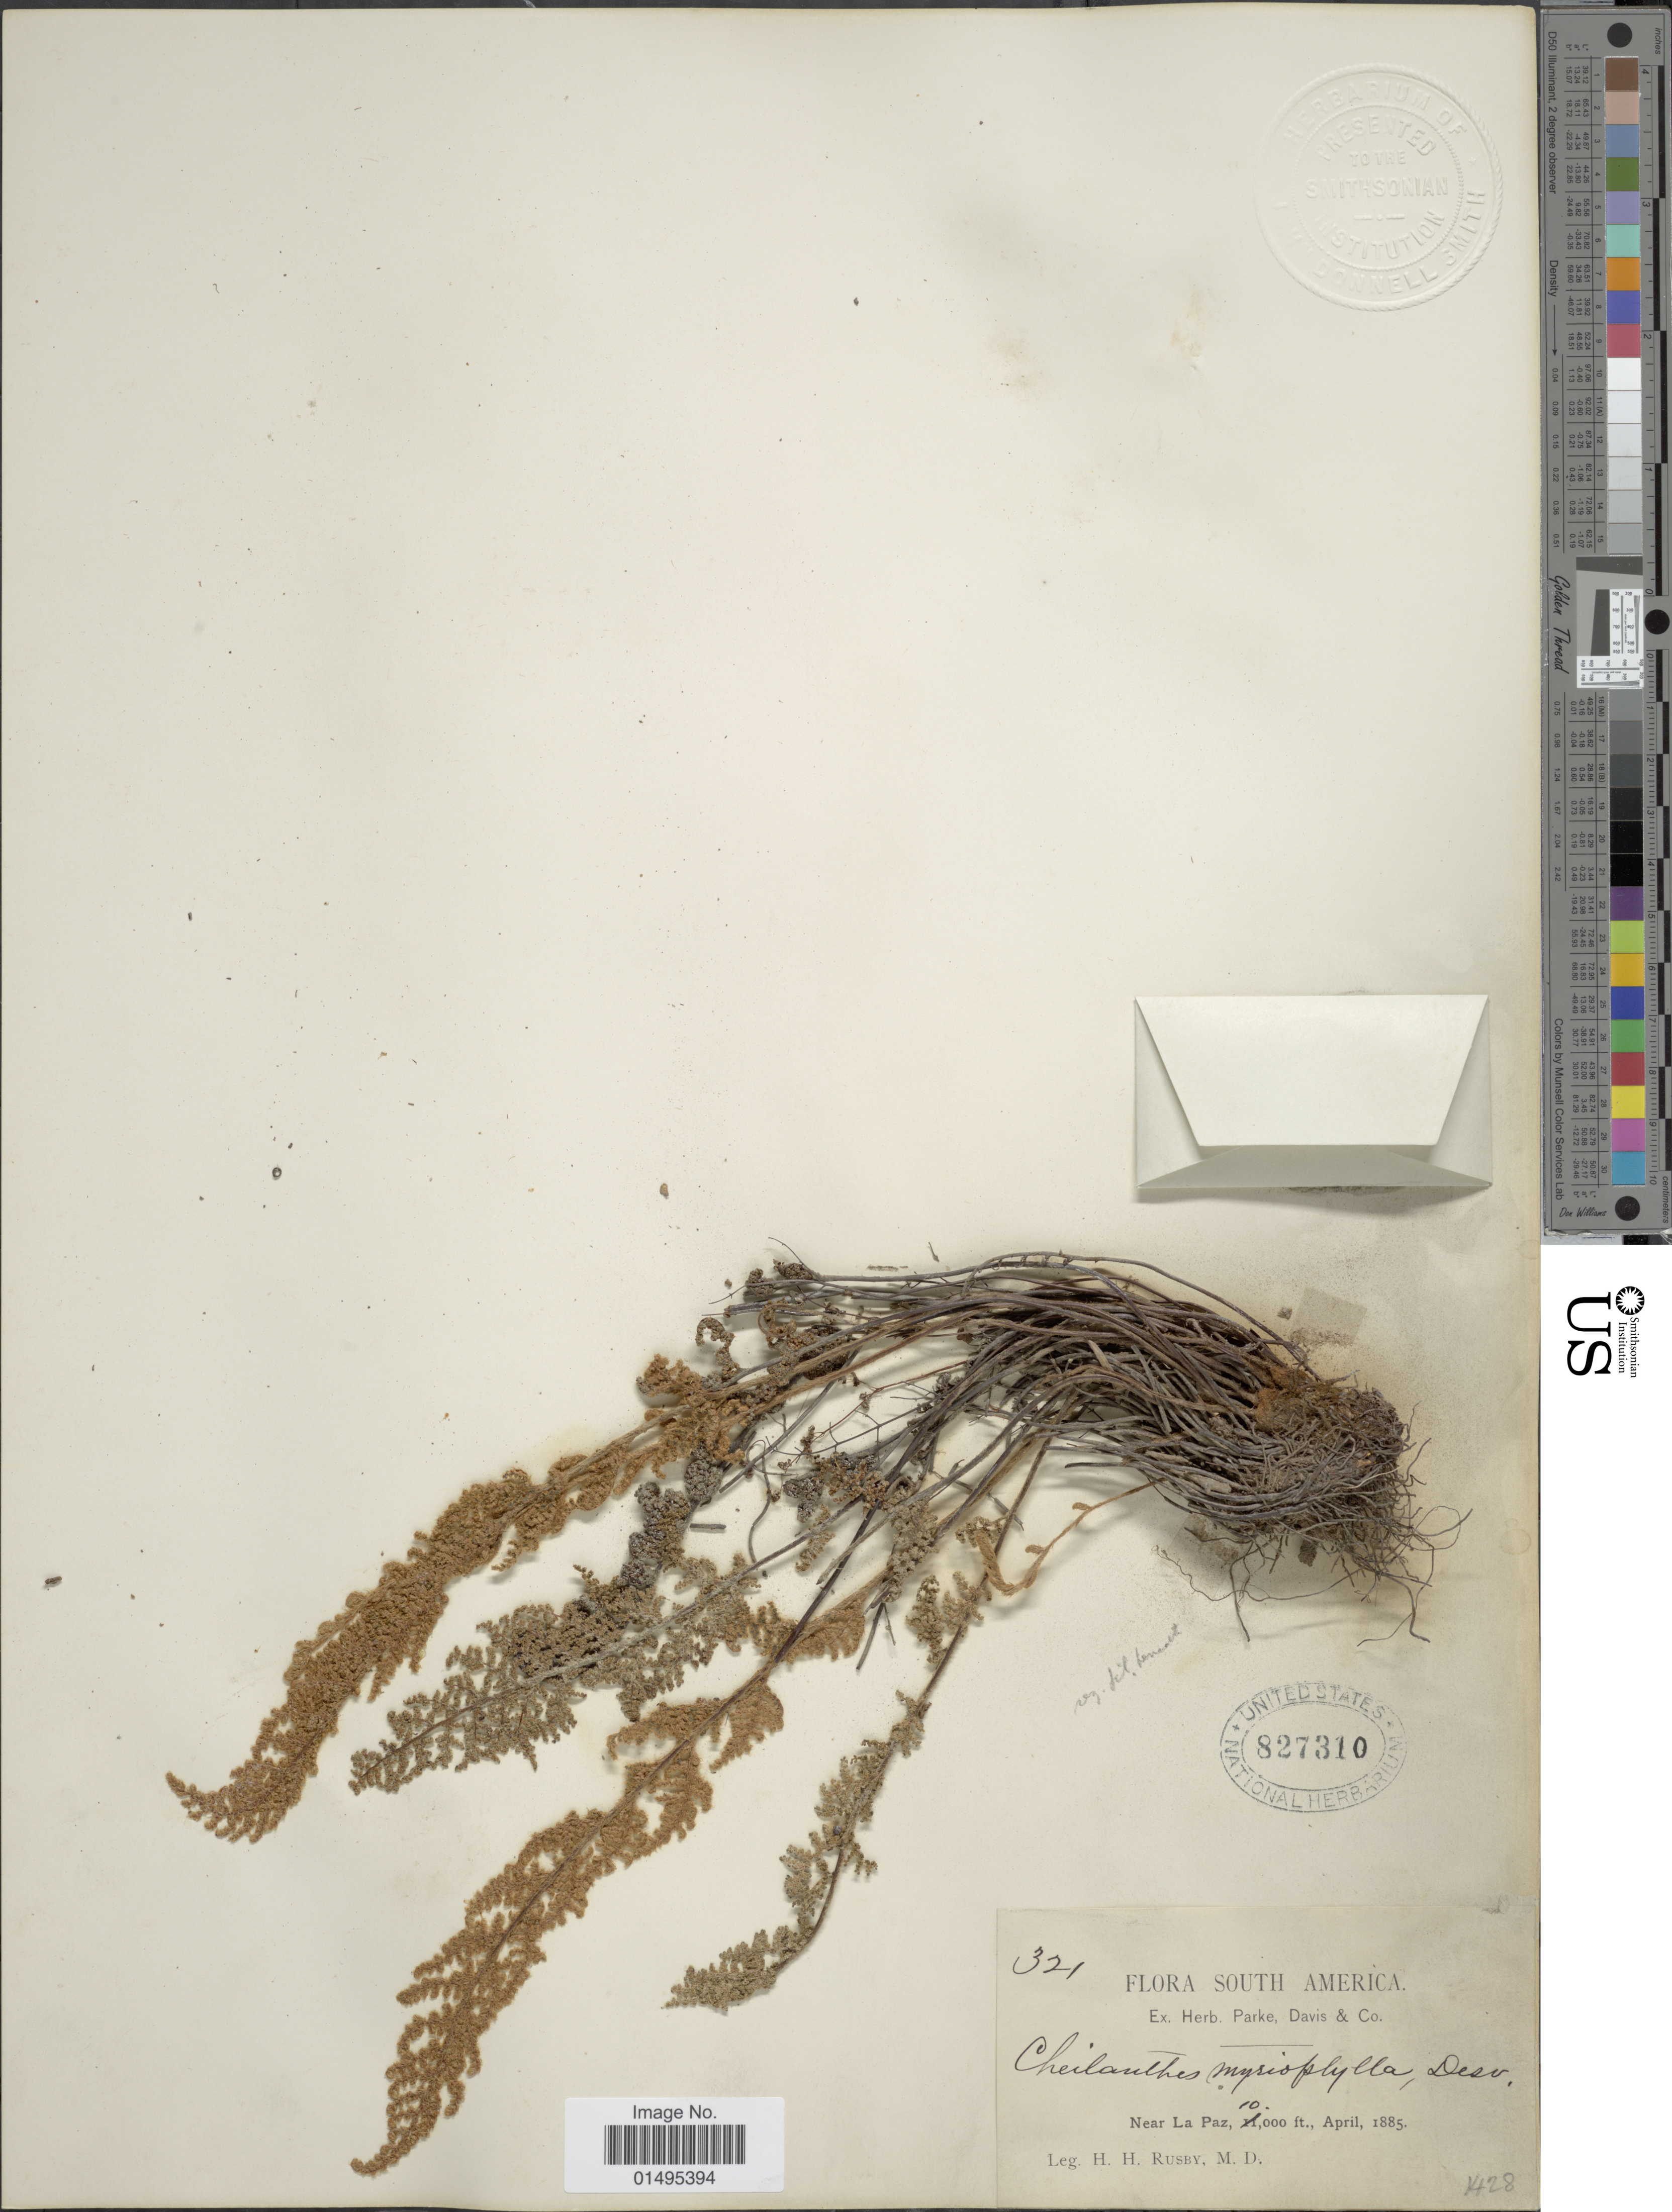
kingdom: Plantae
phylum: Tracheophyta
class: Polypodiopsida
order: Polypodiales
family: Pteridaceae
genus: Myriopteris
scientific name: Myriopteris myriophylla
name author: (Desv.) J. Sm.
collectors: H. H. Rusby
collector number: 321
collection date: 1885-04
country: Bolivia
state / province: La Paz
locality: Near La Paz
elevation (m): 3048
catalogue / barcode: US 827310